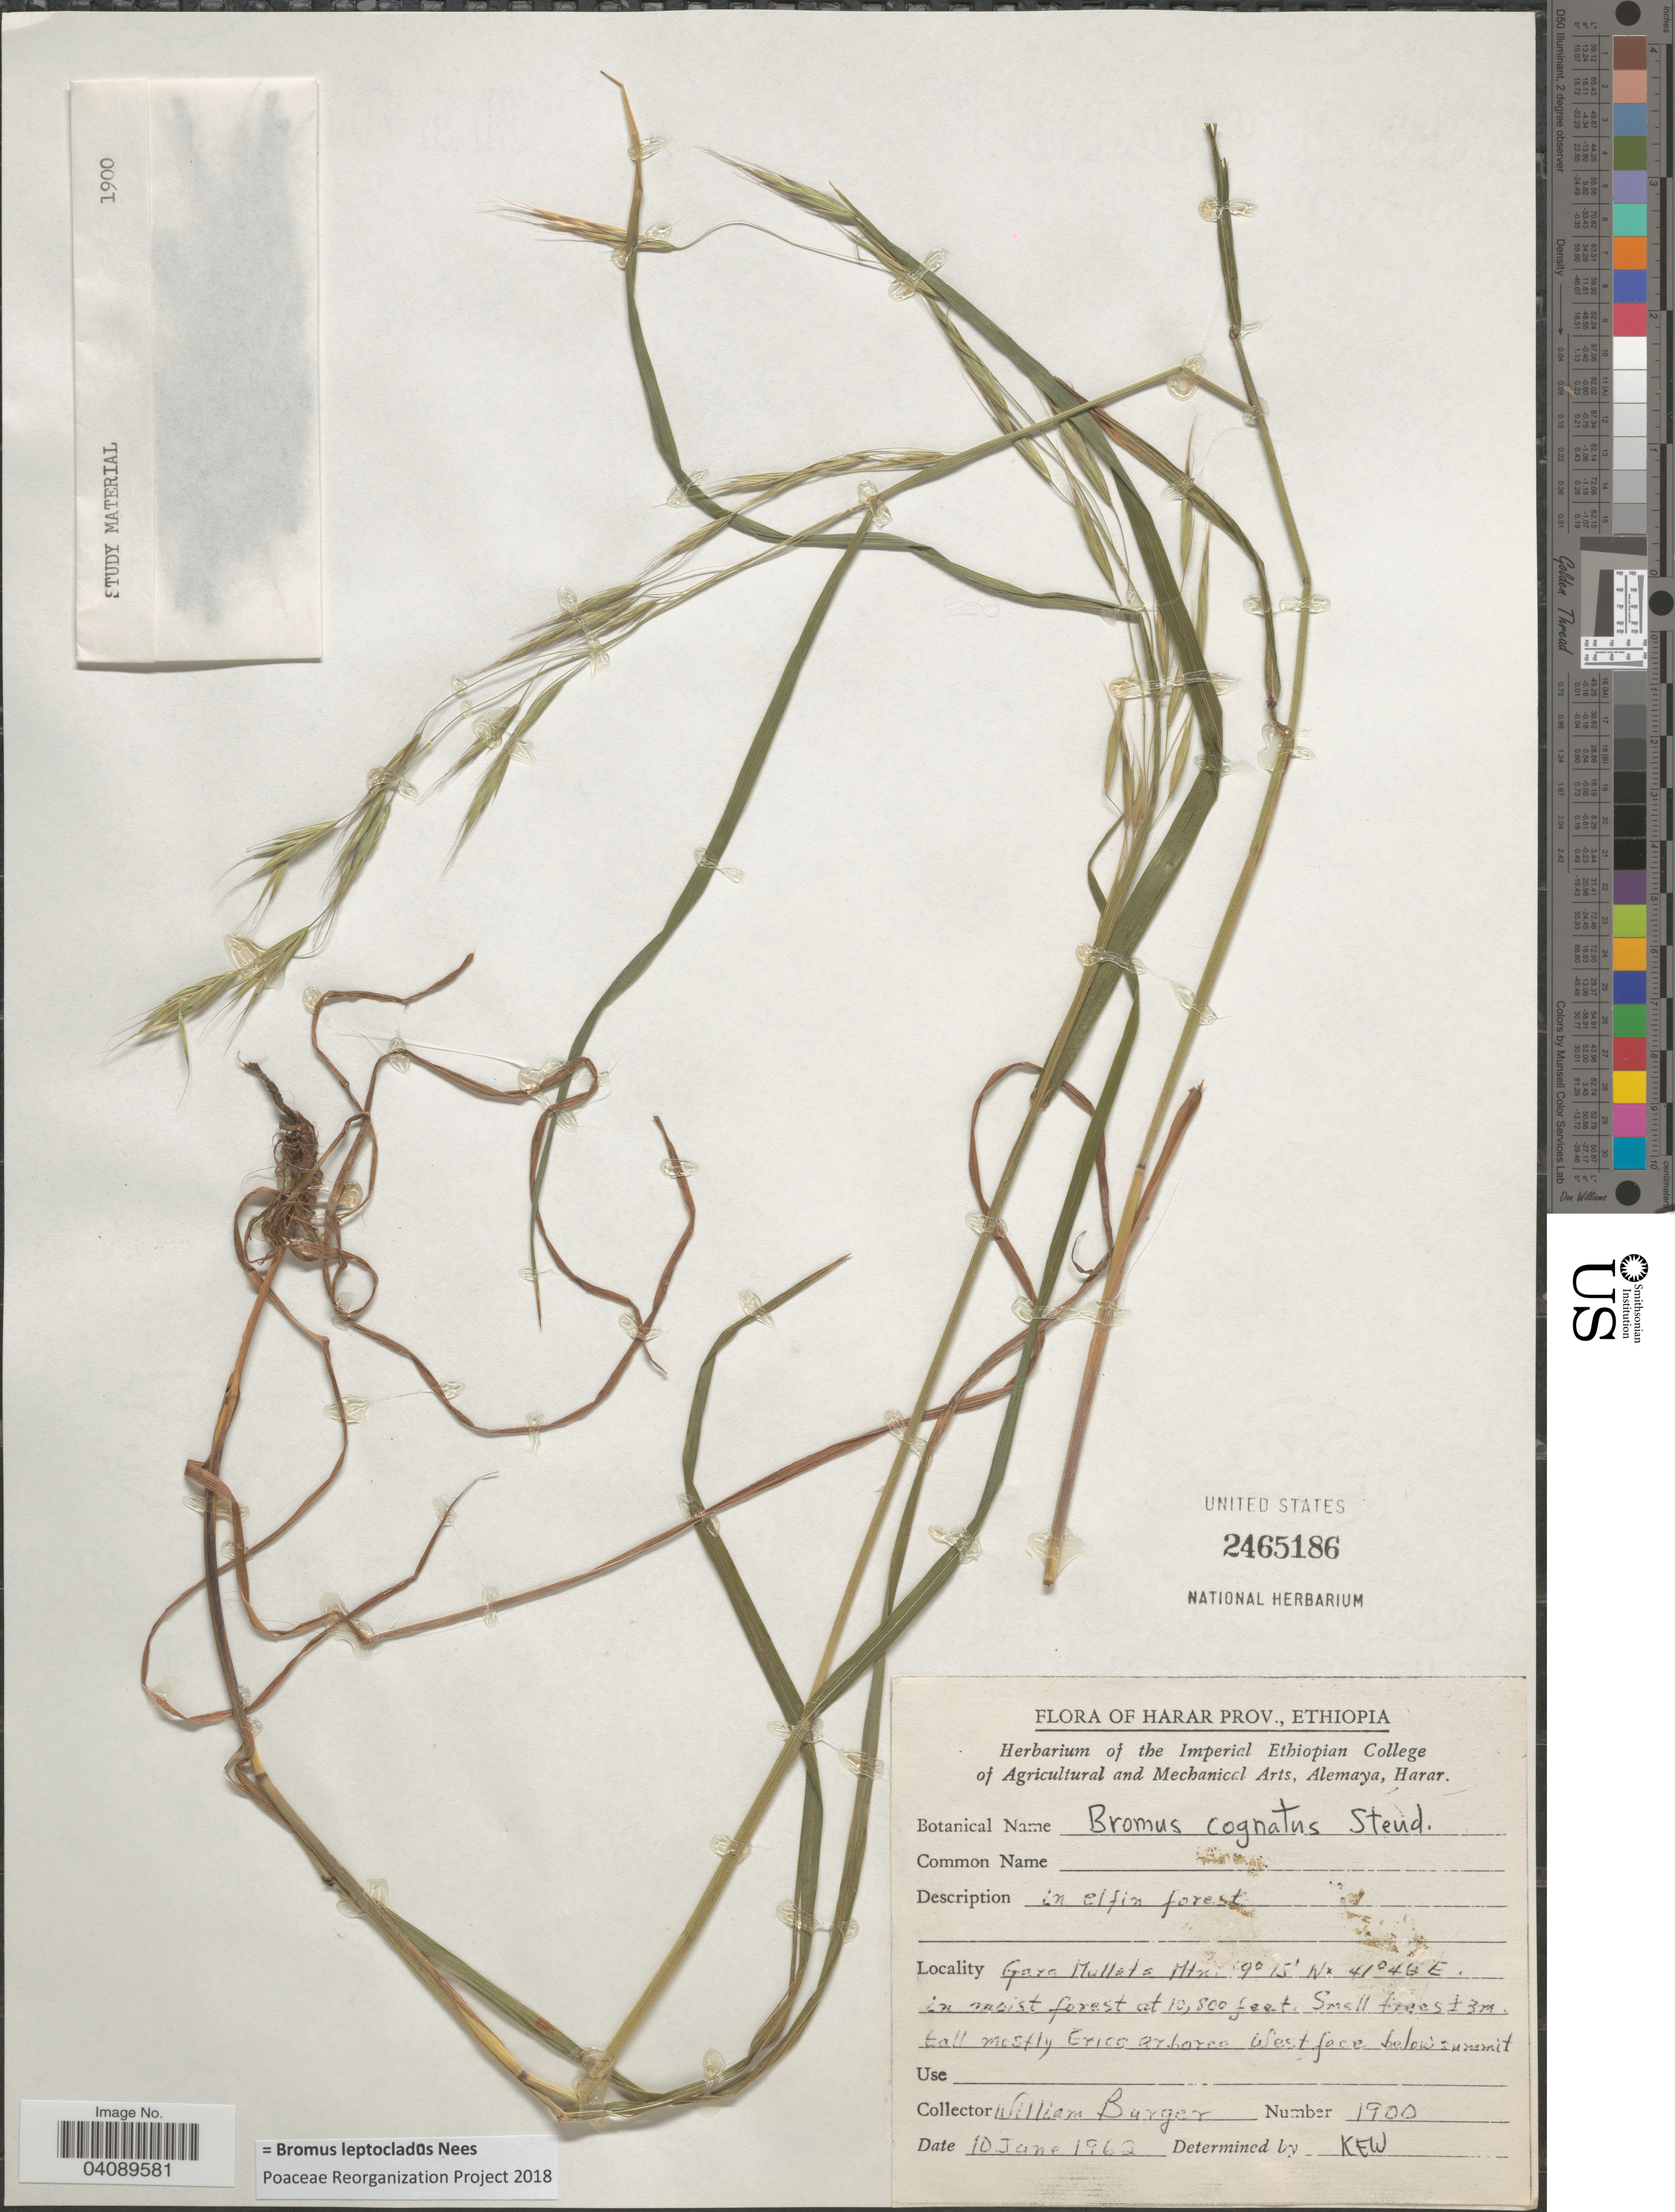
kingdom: Plantae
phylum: Tracheophyta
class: Liliopsida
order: Poales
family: Poaceae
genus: Bromus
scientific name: Bromus leptoclados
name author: Nees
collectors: W. Burger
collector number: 1900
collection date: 1962-06-10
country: Ethiopia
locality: Harar Prov. Gara Mullata Mtn.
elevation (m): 3292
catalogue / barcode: US 2465186